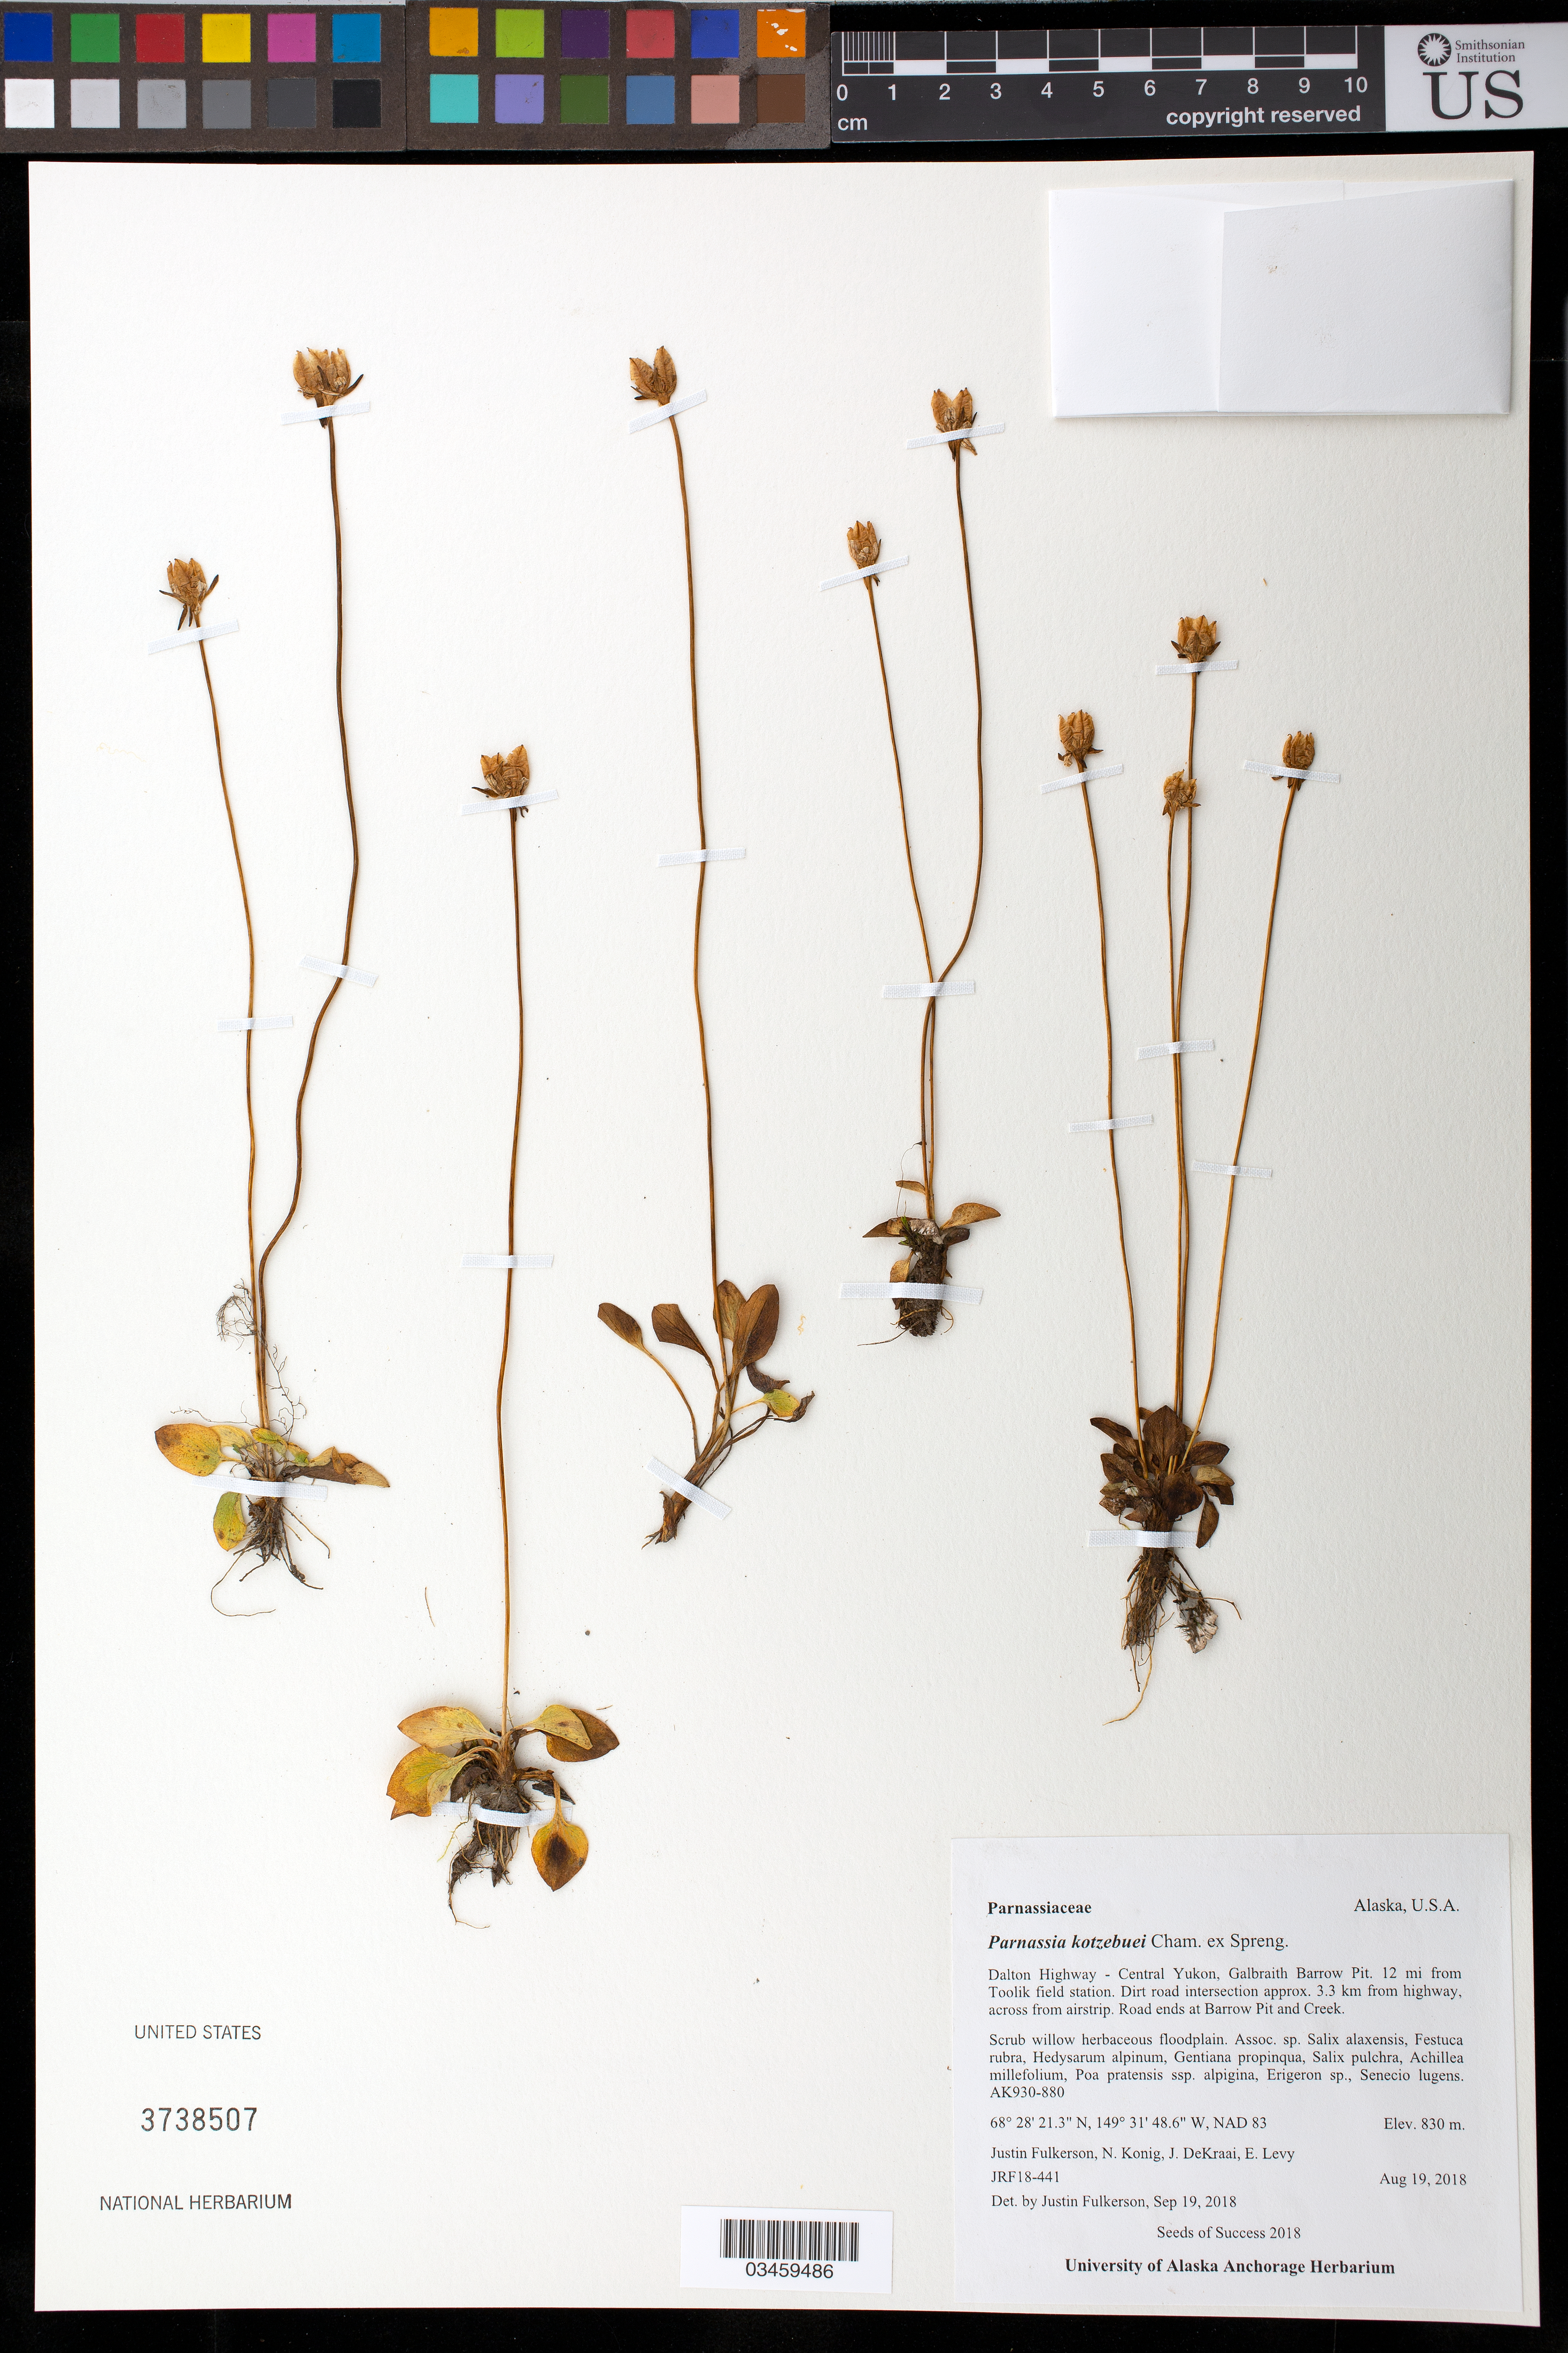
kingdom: Plantae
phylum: Tracheophyta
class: Magnoliopsida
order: Celastrales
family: Parnassiaceae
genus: Parnassia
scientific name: Parnassia kotzebuei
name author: Cham. ex Spreng.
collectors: J. Fulkerson, N. Konig, E. Levy & J. Dekraai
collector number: JRF18-441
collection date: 2018-08-19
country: United States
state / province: Alaska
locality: Dalton Hwy-Central Yukon, Galbraith Barrow Pit, 12 mi from Toolik field station.Dirt road intersection 3.3 km from Hwy, across from airstrip, road ends at Barrow Pit and Creek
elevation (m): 830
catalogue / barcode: US 3738507